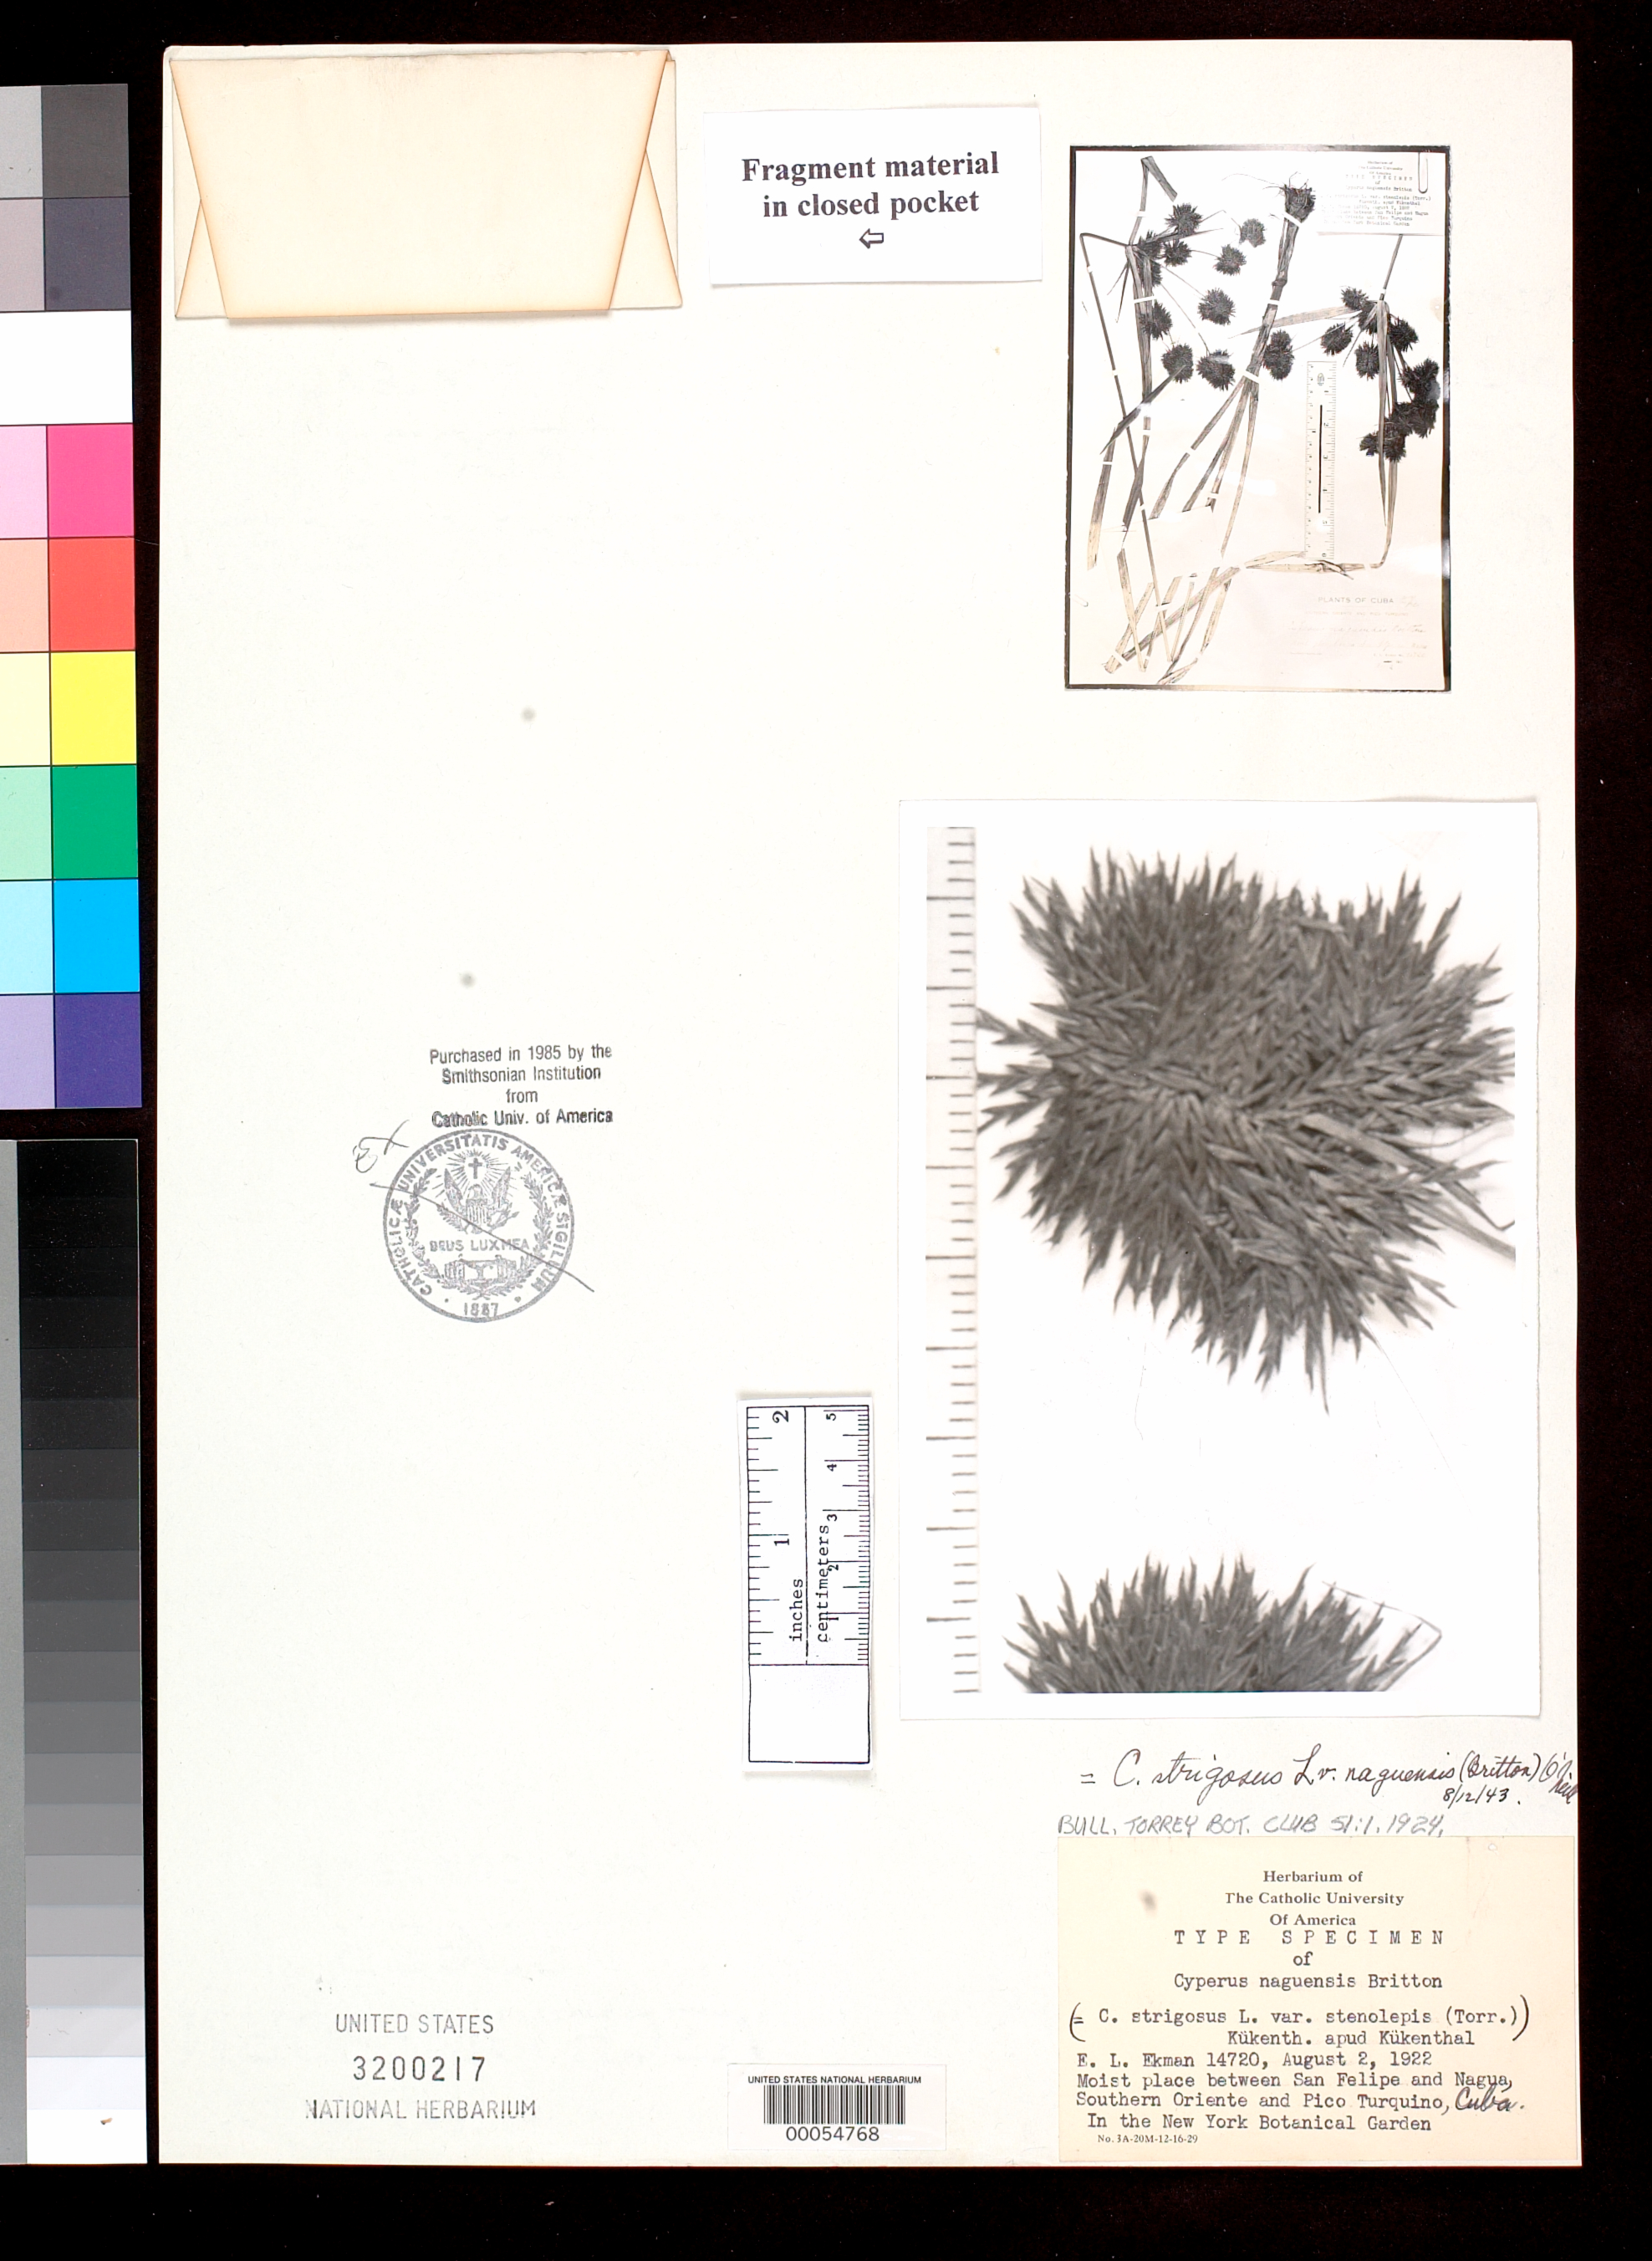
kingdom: Plantae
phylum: Tracheophyta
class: Liliopsida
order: Poales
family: Cyperaceae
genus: Cyperus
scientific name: Cyperus naguensis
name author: Britton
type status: Type Collection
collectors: E. L. Ekman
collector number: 14720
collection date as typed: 02 Aug 1922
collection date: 1922-08-02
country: Cuba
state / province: Oriente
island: Greater Antilles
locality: Southern Oriente and Pico Turquino, moist place between San Felipe and Nagua.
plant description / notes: Photographs and fragmentary material of type specimen ex herb. New York Bot. Gard.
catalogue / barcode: US 3200217